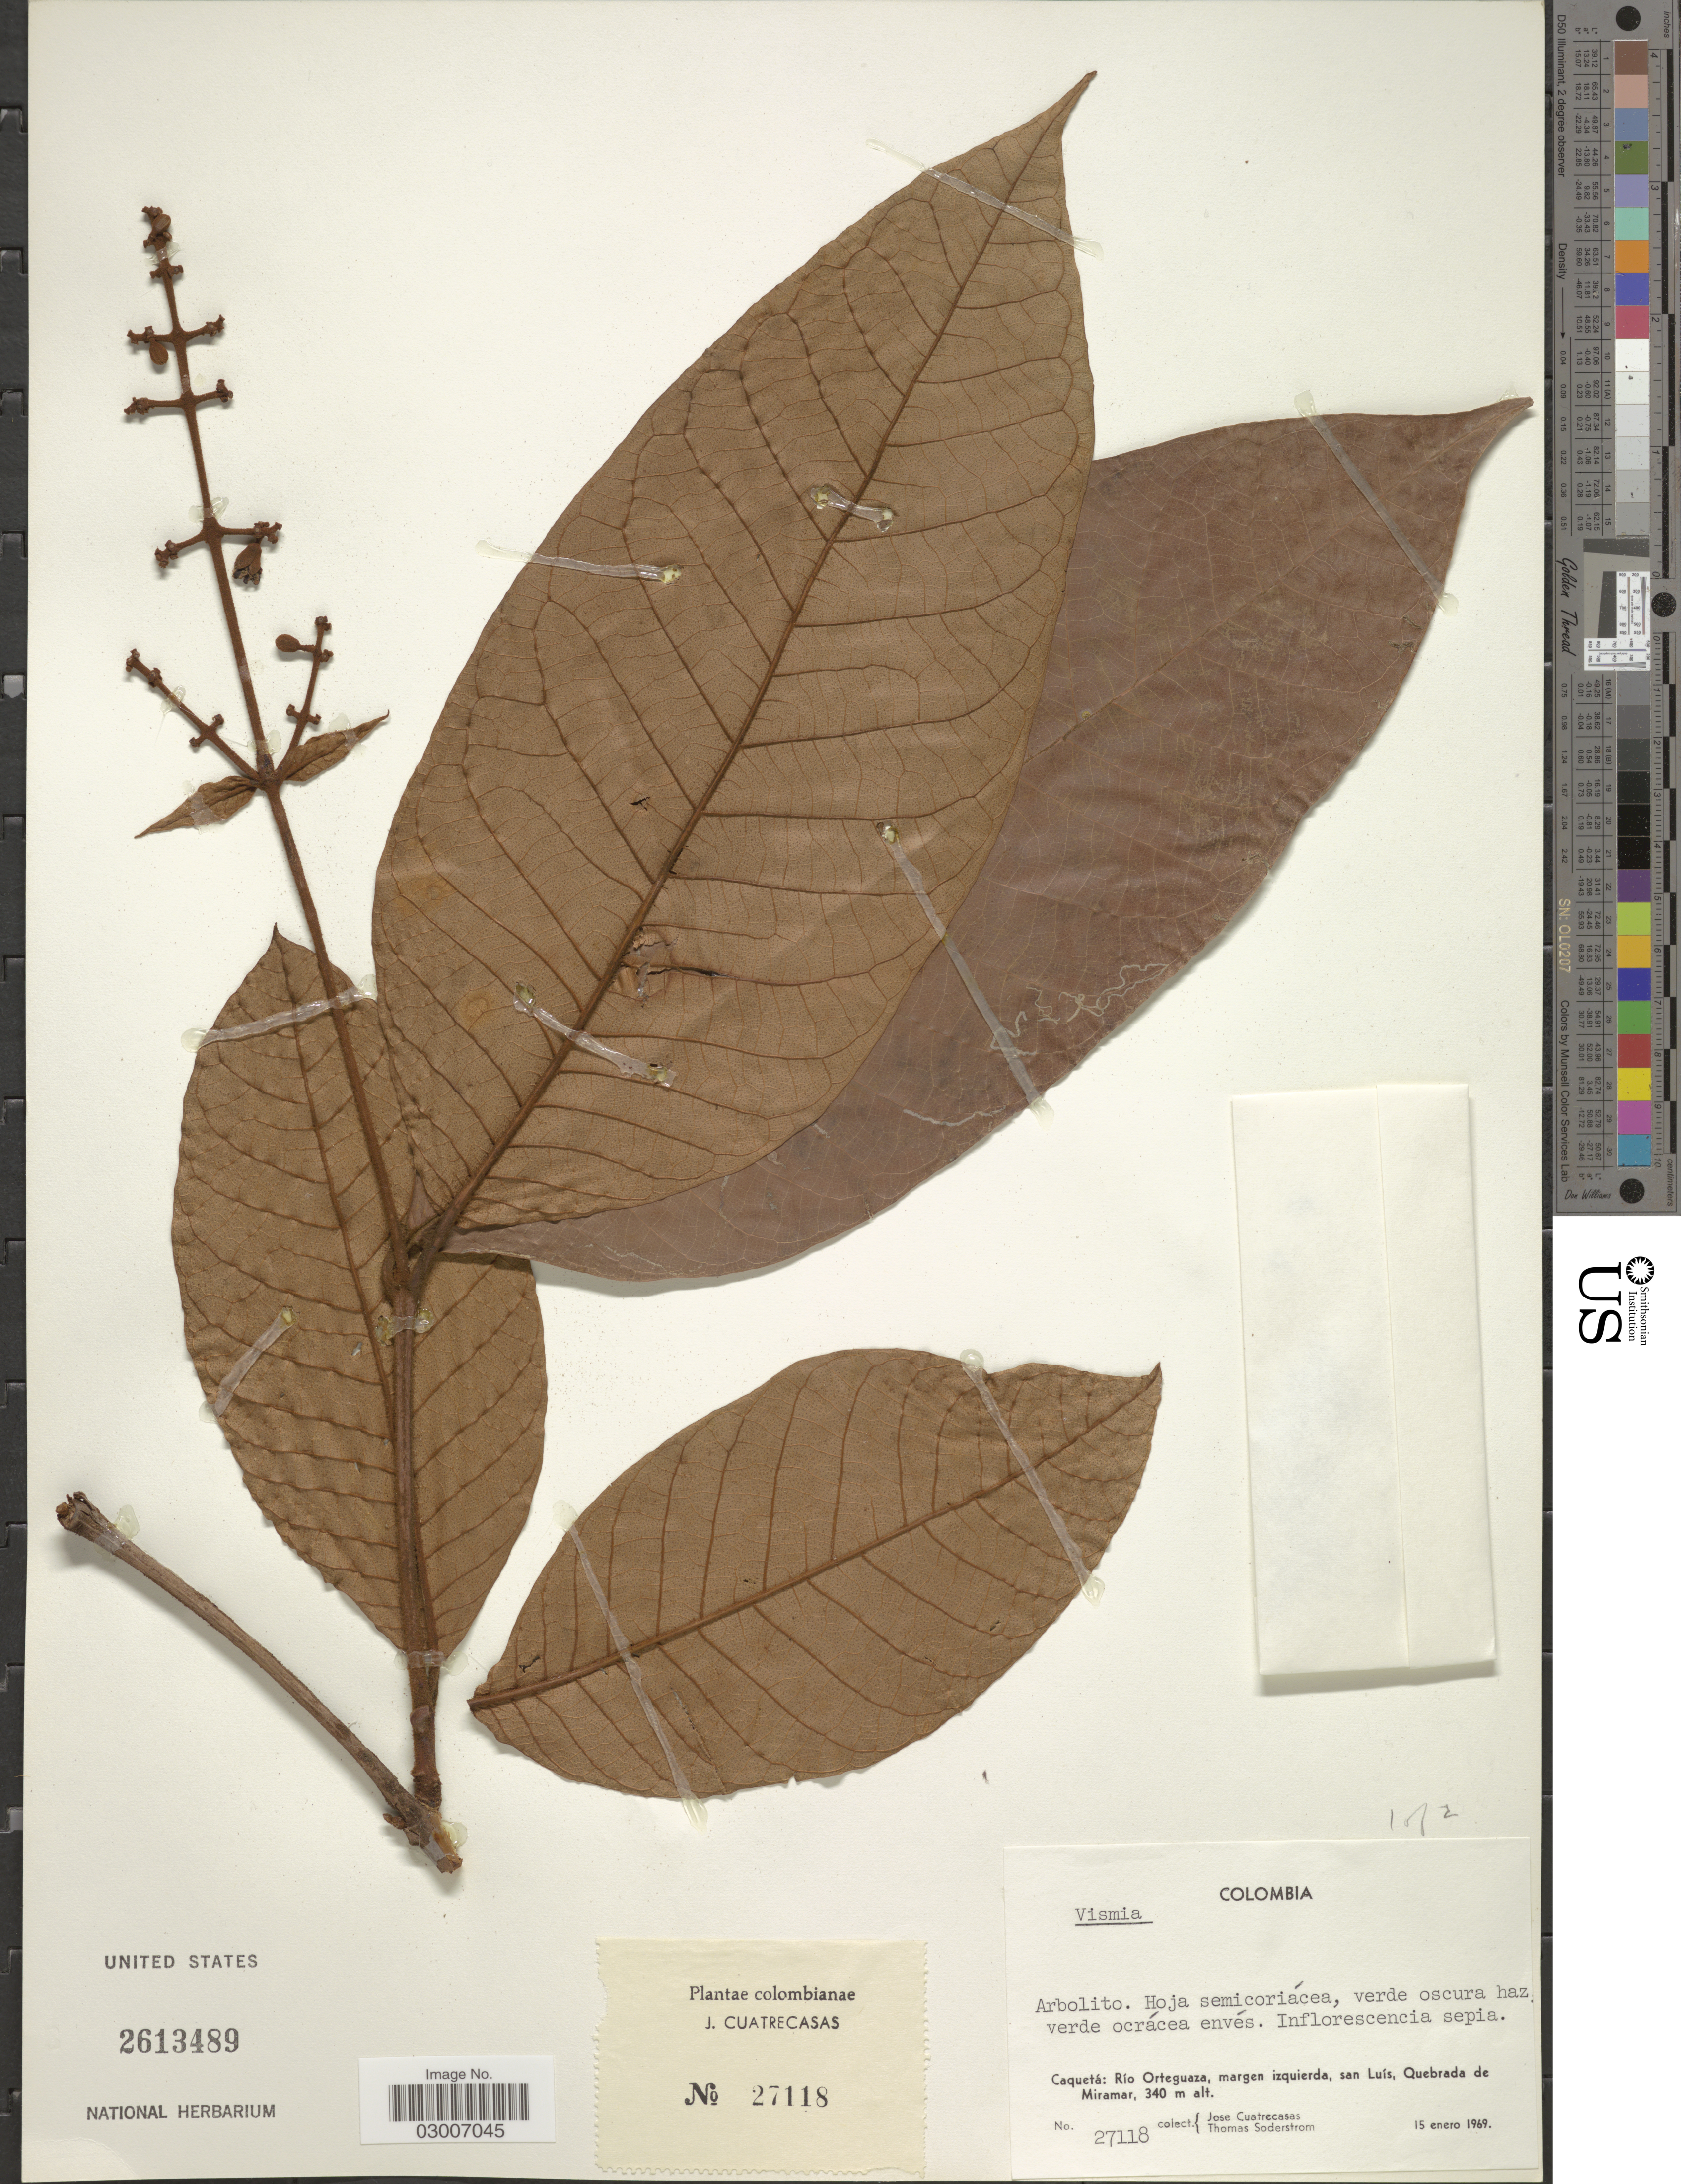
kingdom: Plantae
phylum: Tracheophyta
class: Magnoliopsida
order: Malpighiales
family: Hypericaceae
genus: Vismia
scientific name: Vismia sp.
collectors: J. Cuatrecasas & T. R. Soderstrom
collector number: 27118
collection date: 1969-01-15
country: Colombia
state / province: Caquetá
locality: Río Orteguaza, margen izquierda, san Luís, Quebrada de Miramar.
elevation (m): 340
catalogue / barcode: US 2613489